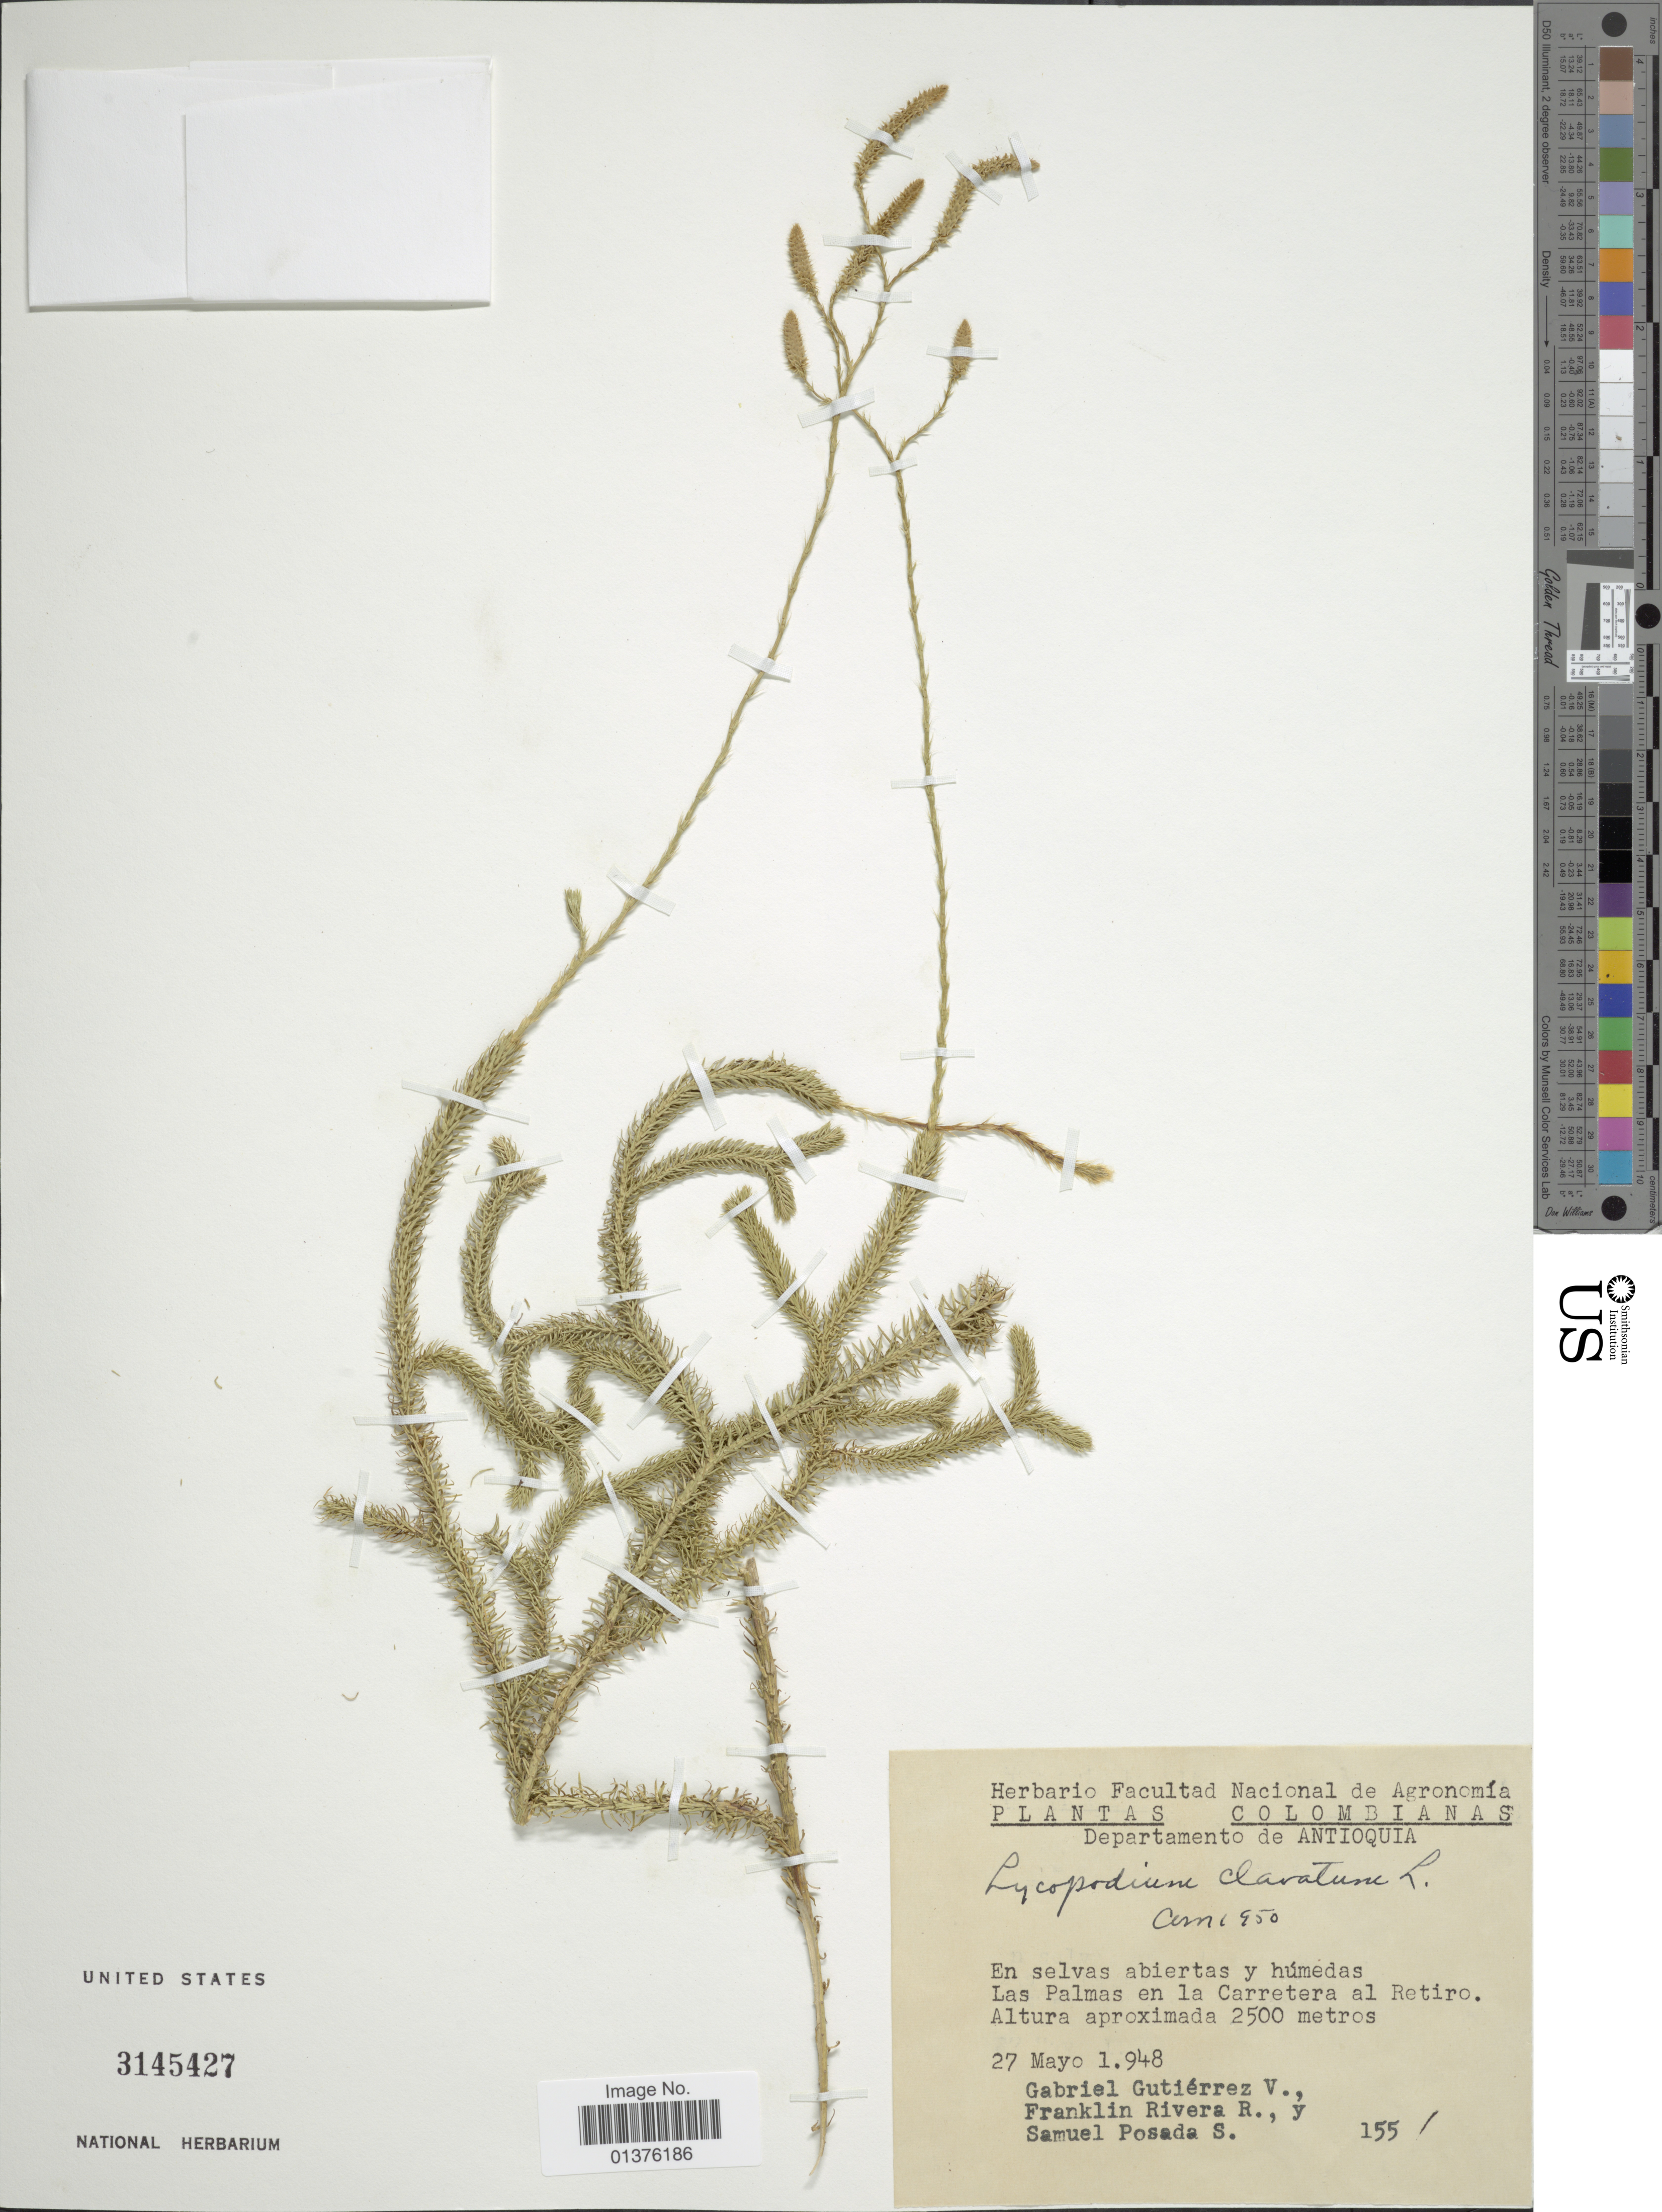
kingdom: Plantae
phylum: Tracheophyta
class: Lycopodiopsida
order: Lycopodiales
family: Lycopodiaceae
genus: Lycopodium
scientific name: Lycopodium clavatum subsp. clavatum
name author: L.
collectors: G. Gutiérrez V., F. R. Rivera & S. Posada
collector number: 155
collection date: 1948-05-27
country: Colombia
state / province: Antioquia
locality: El selvas abiertas y humedas Las Palmas en la Caretera al Retiro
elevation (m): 2500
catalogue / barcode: US 3145427